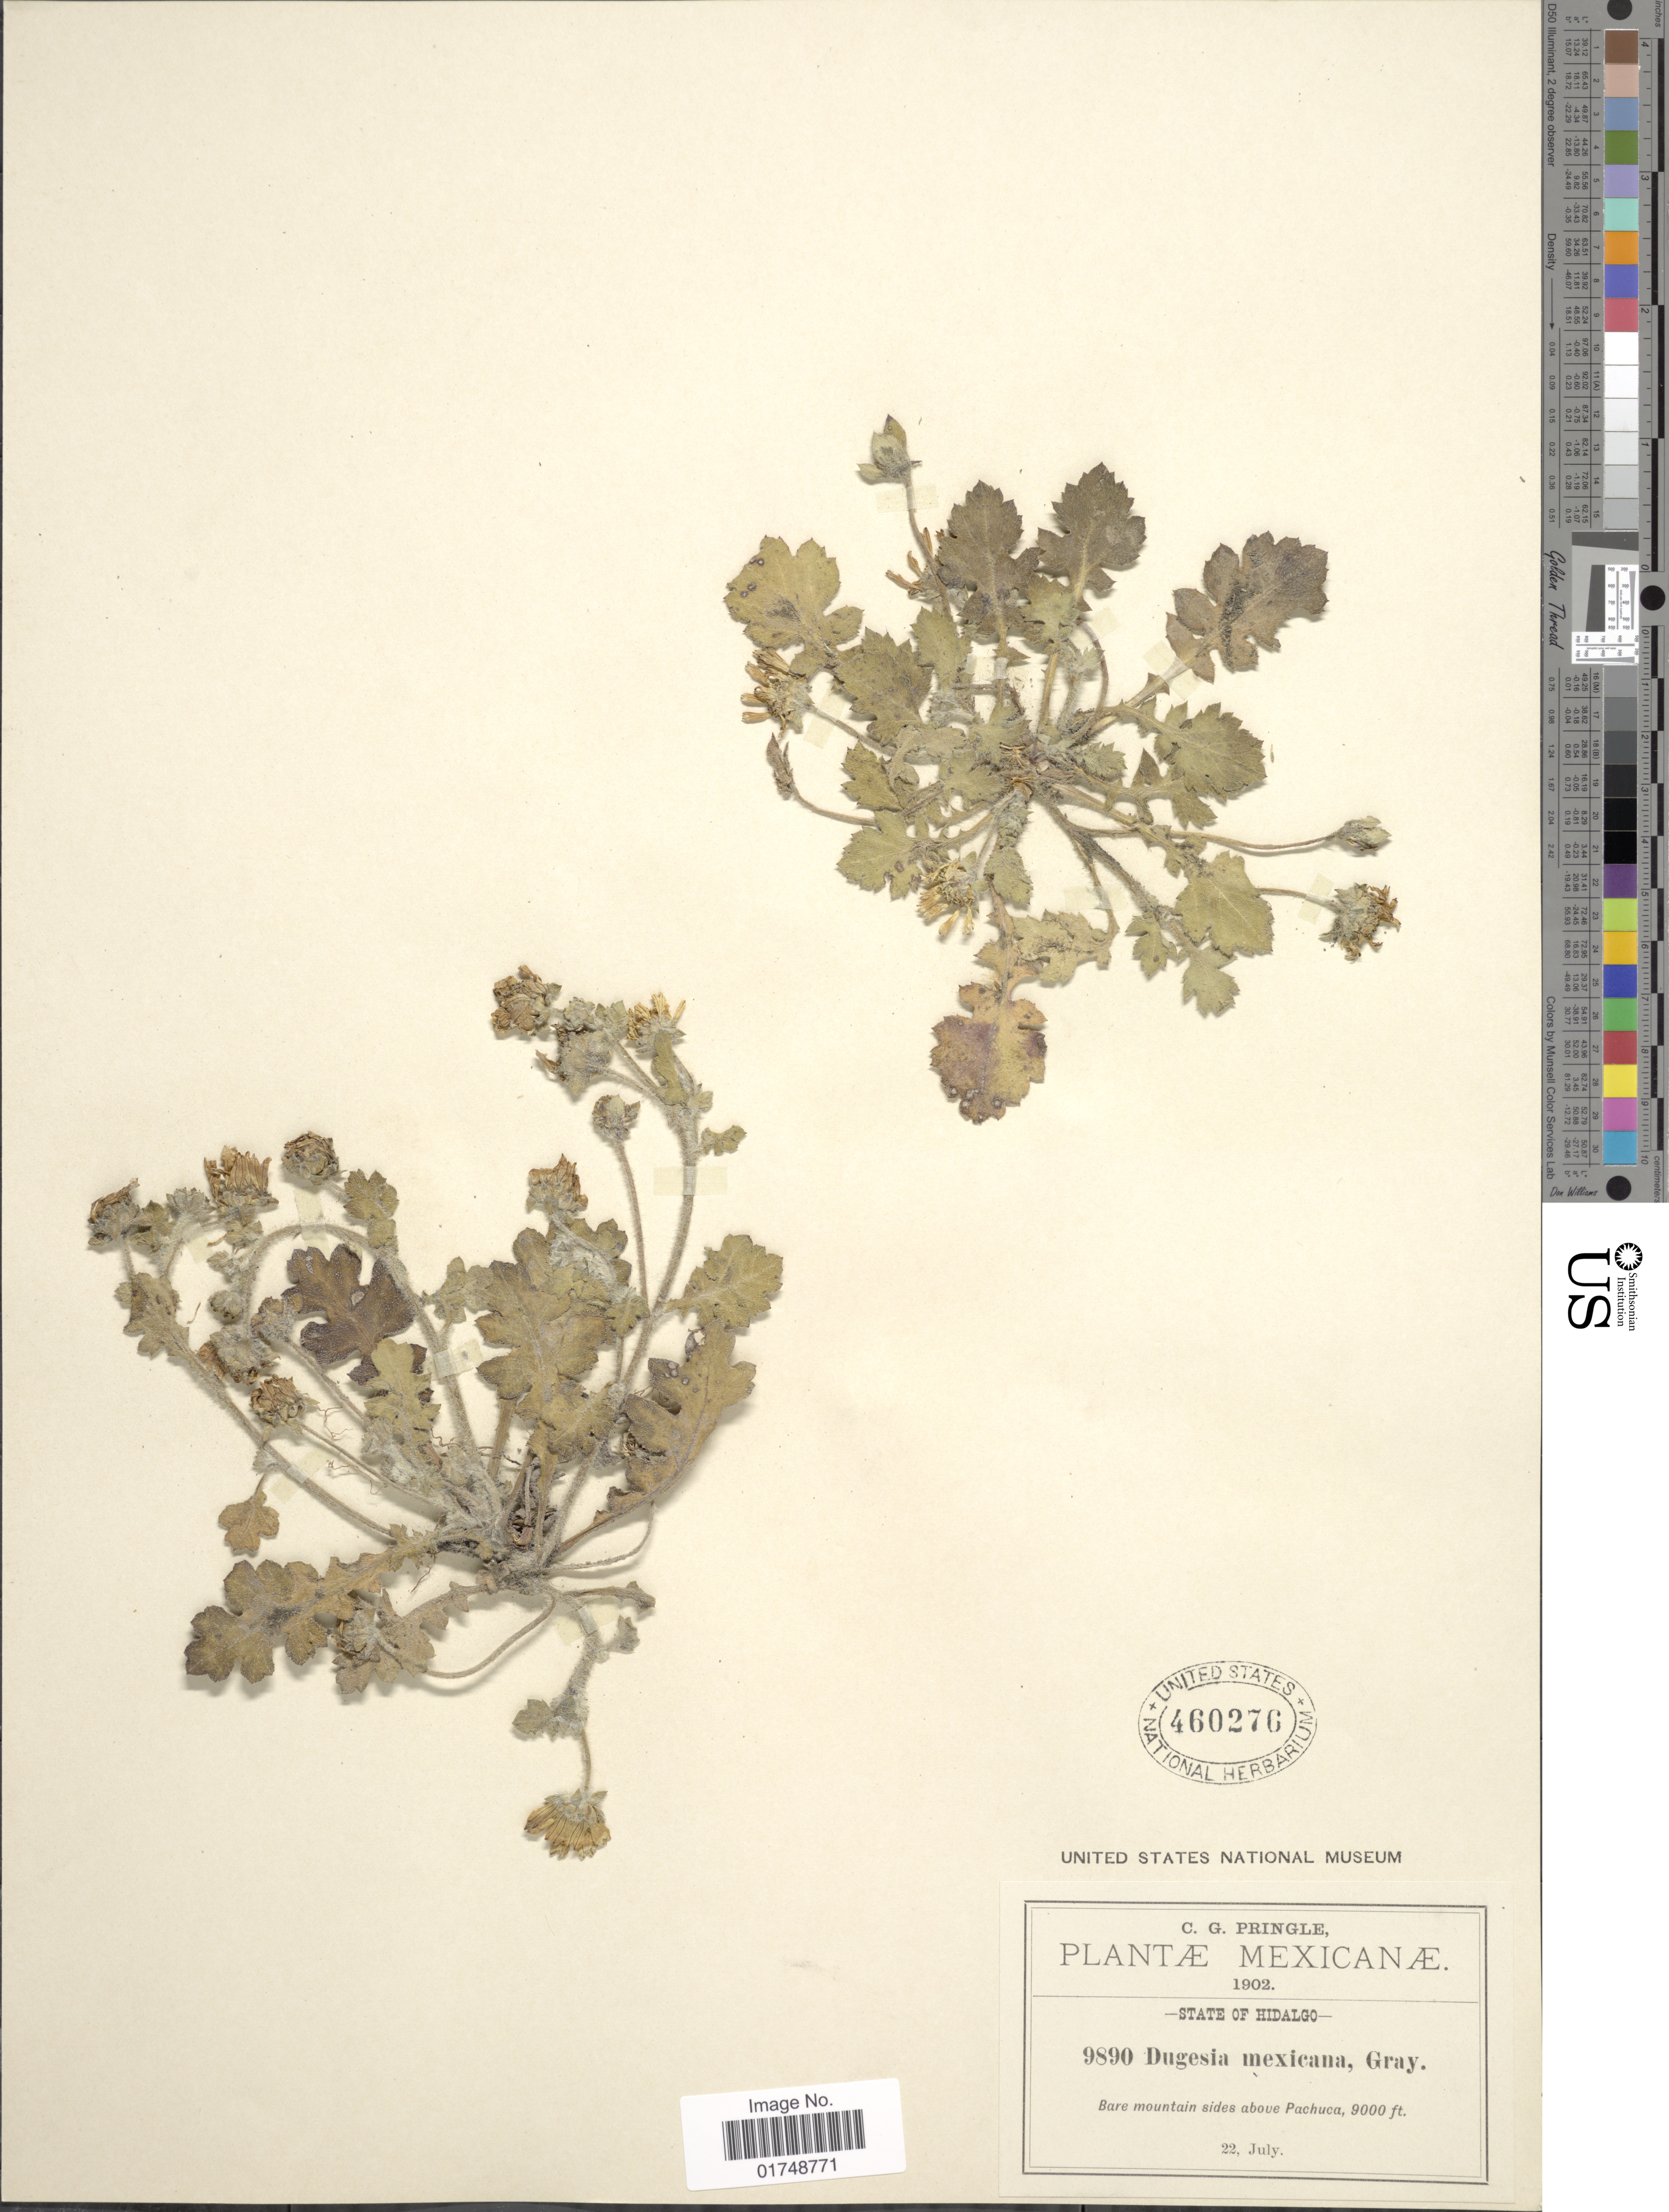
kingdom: Plantae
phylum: Tracheophyta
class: Magnoliopsida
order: Asterales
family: Asteraceae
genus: Dugesia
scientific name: Dugesia mexicana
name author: A. Gray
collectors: C. G. Pringle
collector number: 9890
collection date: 1902-07-22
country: Mexico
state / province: Hidalgo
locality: Mexicanae. State of Hidalgo. Bare mountain side of Pachuca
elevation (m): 2743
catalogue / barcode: US 460276